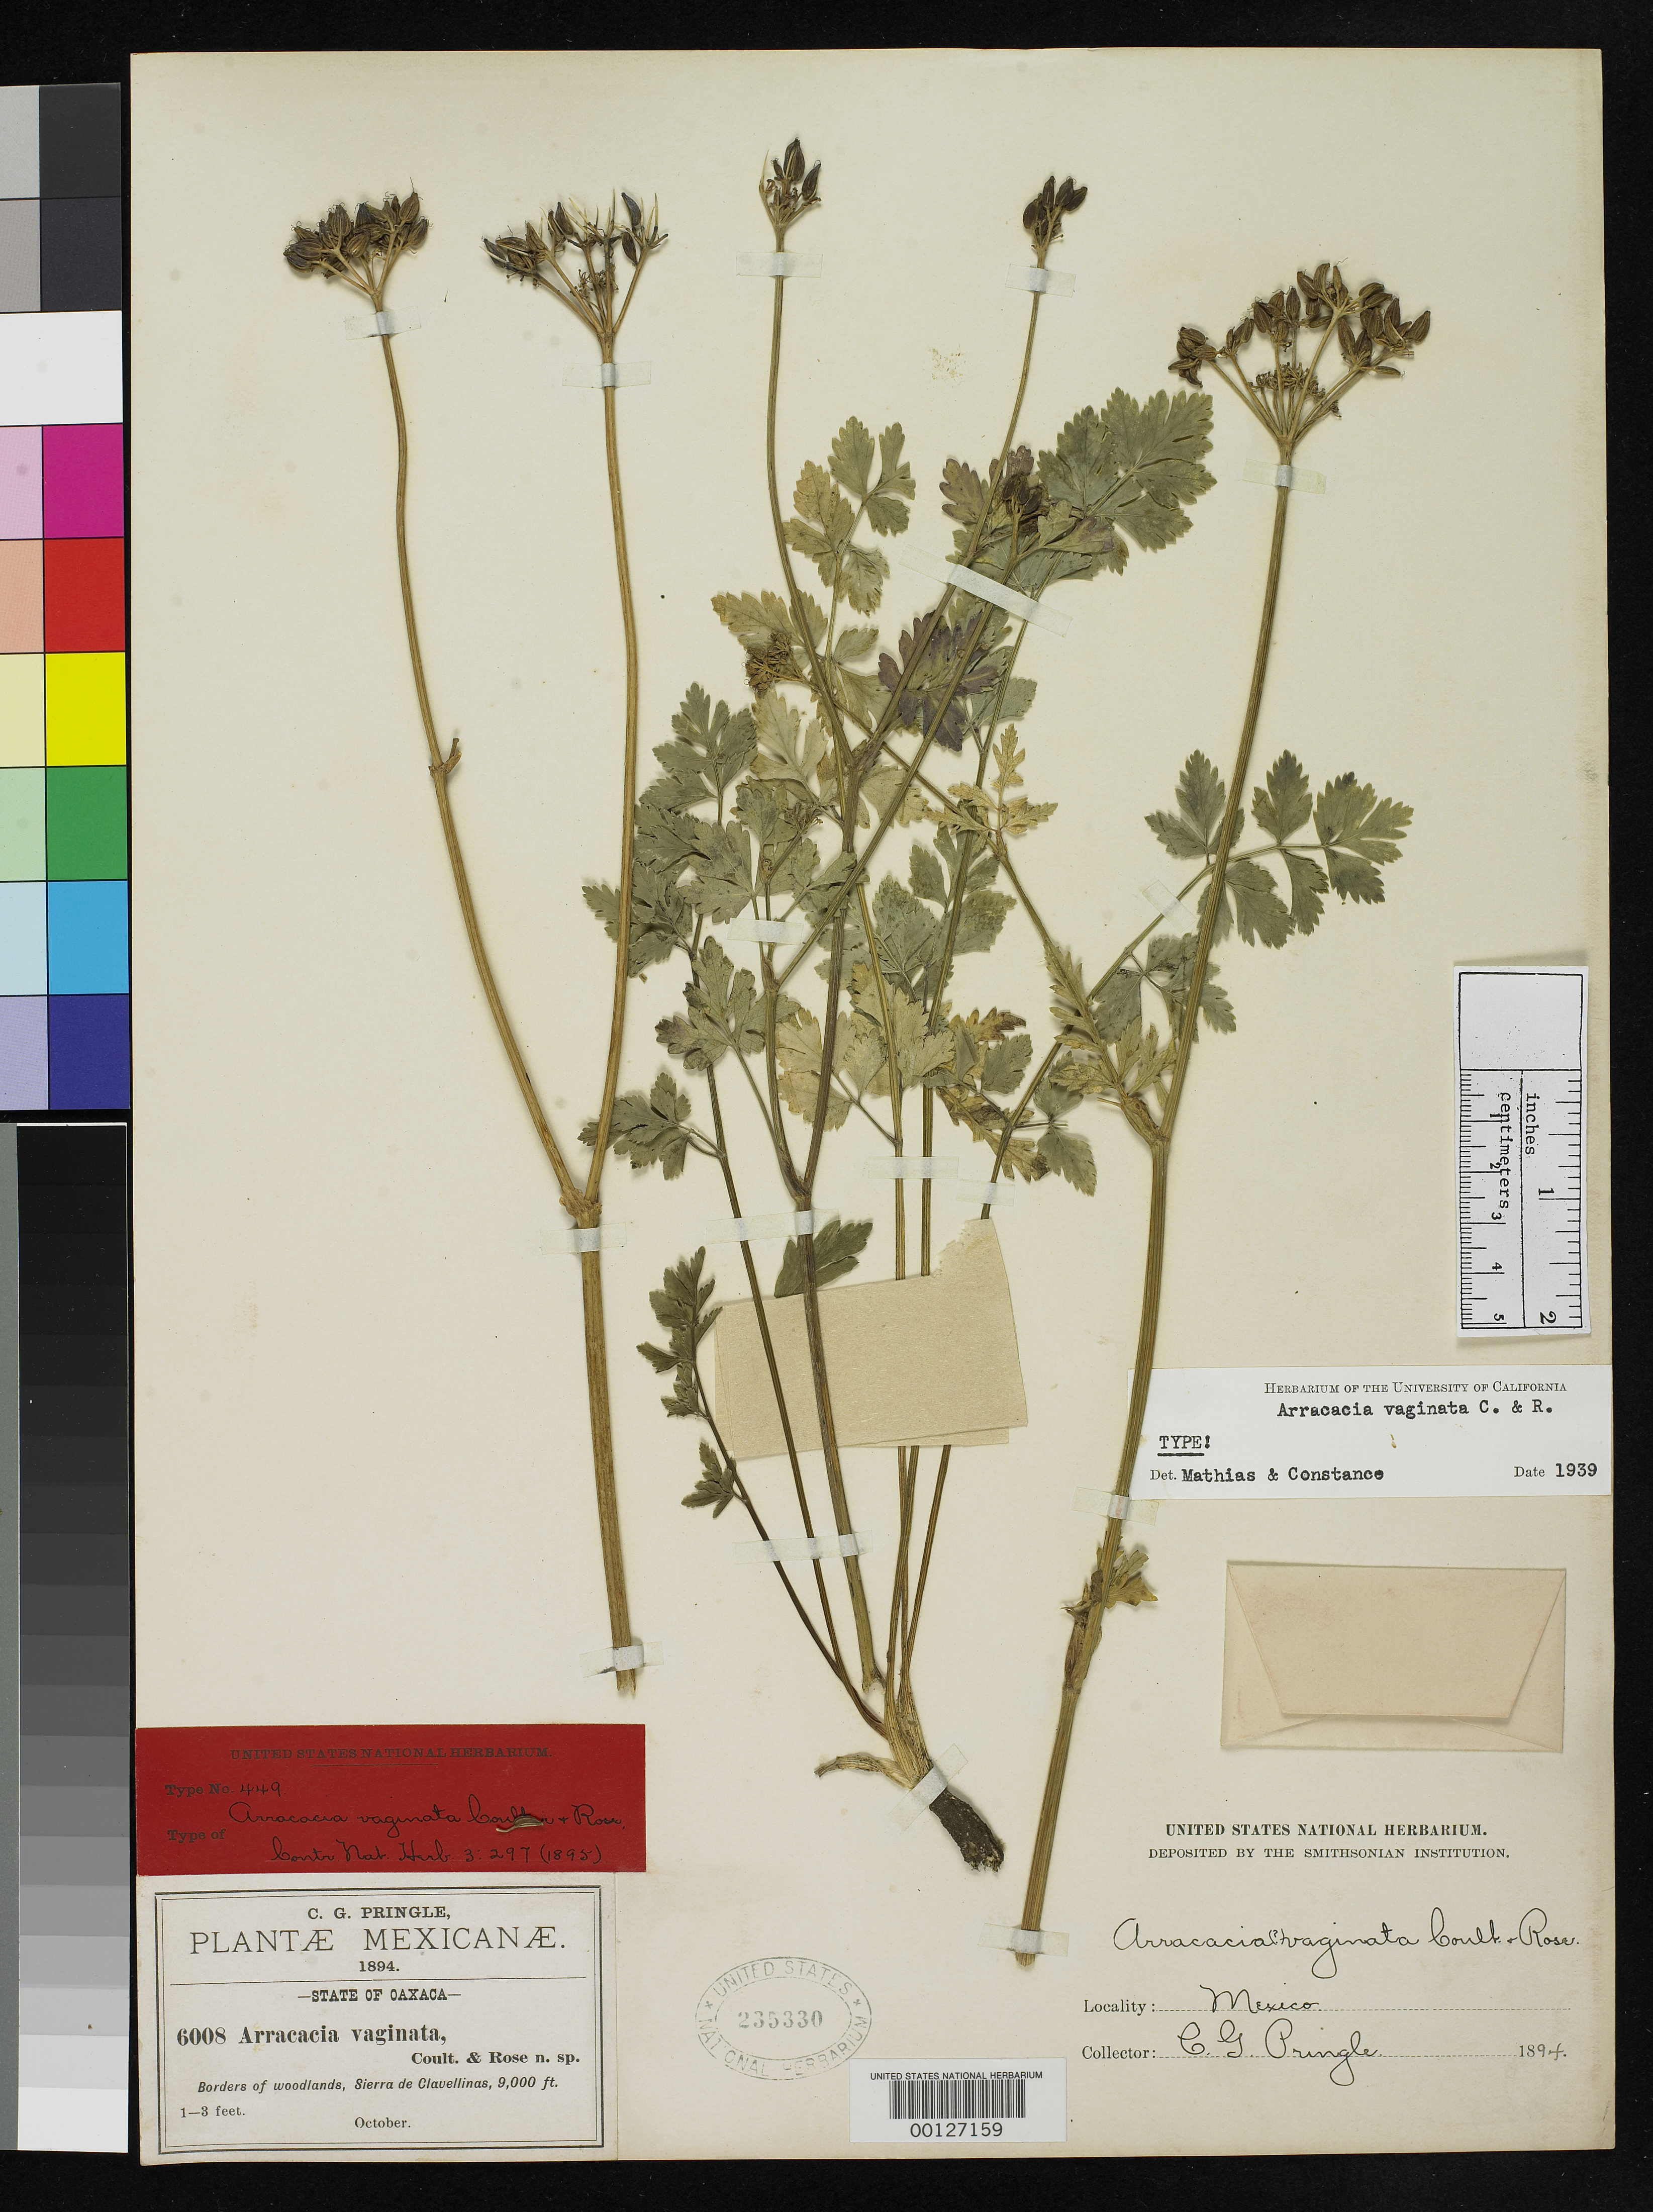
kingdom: Plantae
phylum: Tracheophyta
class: Magnoliopsida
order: Apiales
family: Apiaceae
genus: Arracacia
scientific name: Arracacia vaginata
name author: J.M. Coult. & Rose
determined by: Mathias, M. E.; Constance, L.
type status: Type Collection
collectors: C. G. Pringle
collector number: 6008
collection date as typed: Oct 1894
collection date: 1894-10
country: Mexico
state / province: Oaxaca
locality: Sierra de Clavellinas.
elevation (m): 2743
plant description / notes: One of two original sheets at US (USNH 235330 & 235331) annotated by Mathias & Constance (1939) as "Type" and "Isotype", respectively.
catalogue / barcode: US 235330